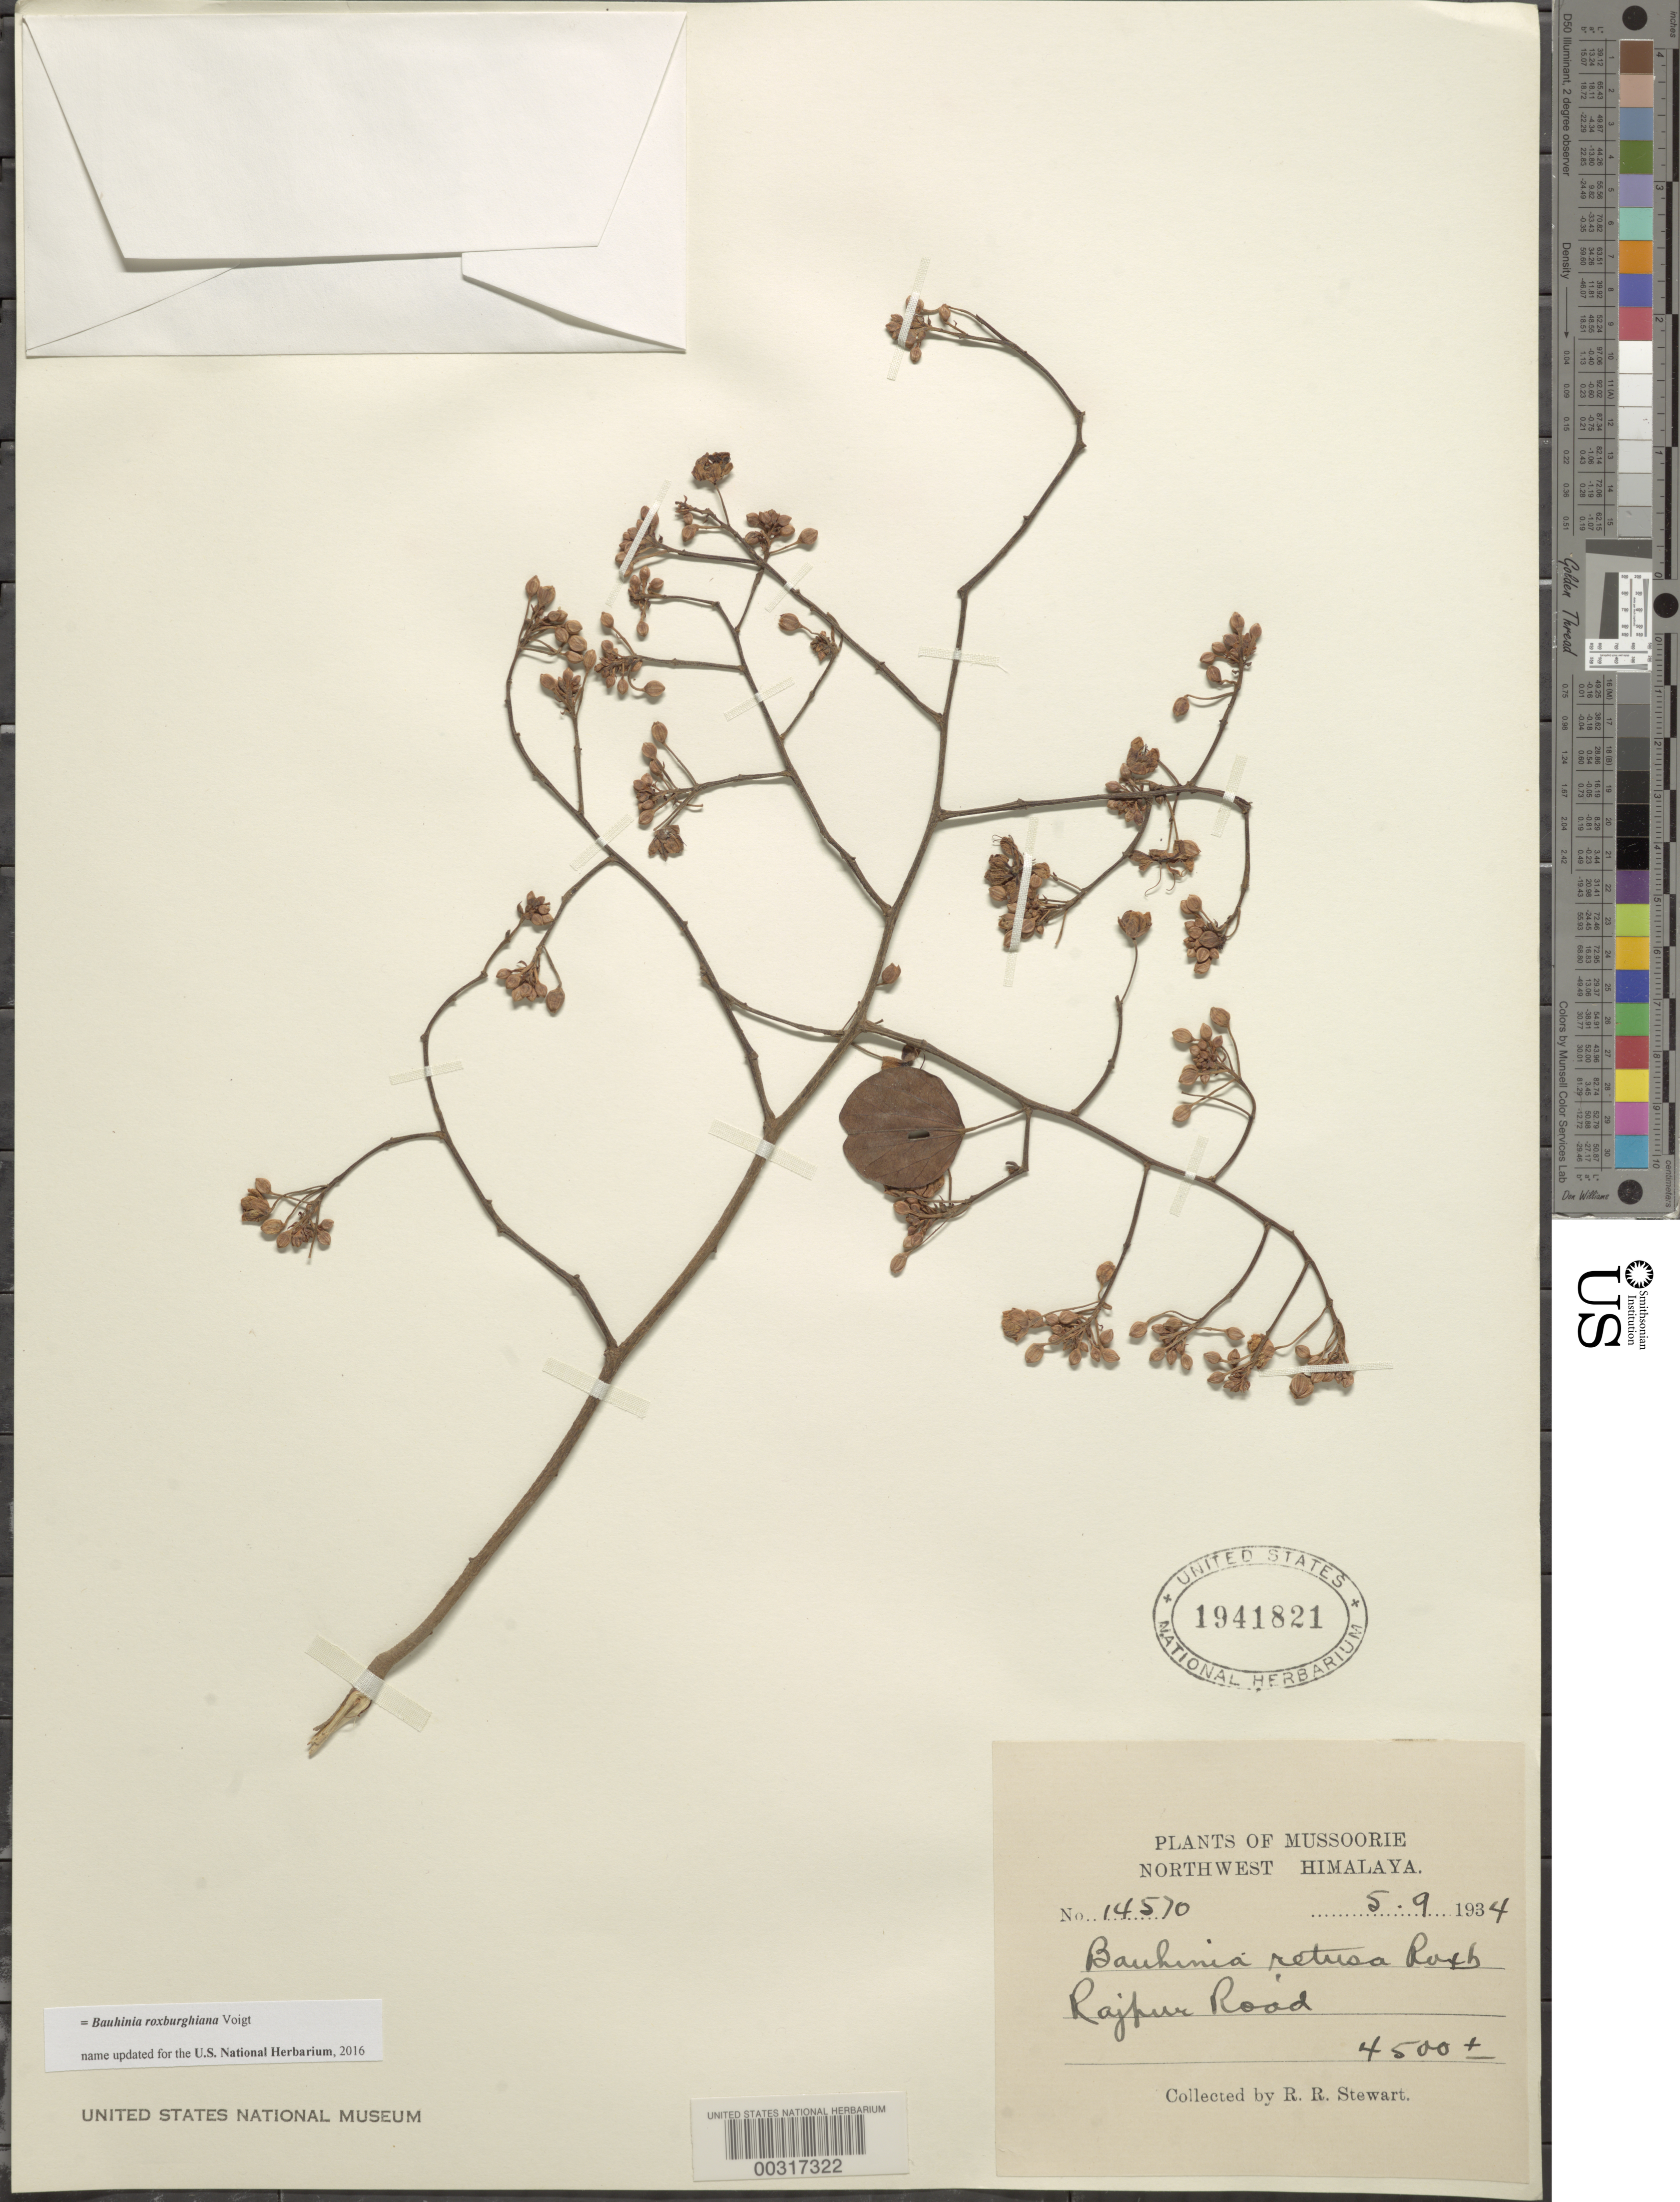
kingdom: Plantae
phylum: Tracheophyta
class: Magnoliopsida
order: Fabales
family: Fabaceae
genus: Phanera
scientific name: Phanera retusa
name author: Benth.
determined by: U.S. National Herbarium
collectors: R. R. Stewart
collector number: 14570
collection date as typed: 05 Sep 1934 or 09 May 1934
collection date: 1934-05-09 or 1934-09-05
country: India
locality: Rajpur road; nw himalaya; mussoorie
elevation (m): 1372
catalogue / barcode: US 1941821